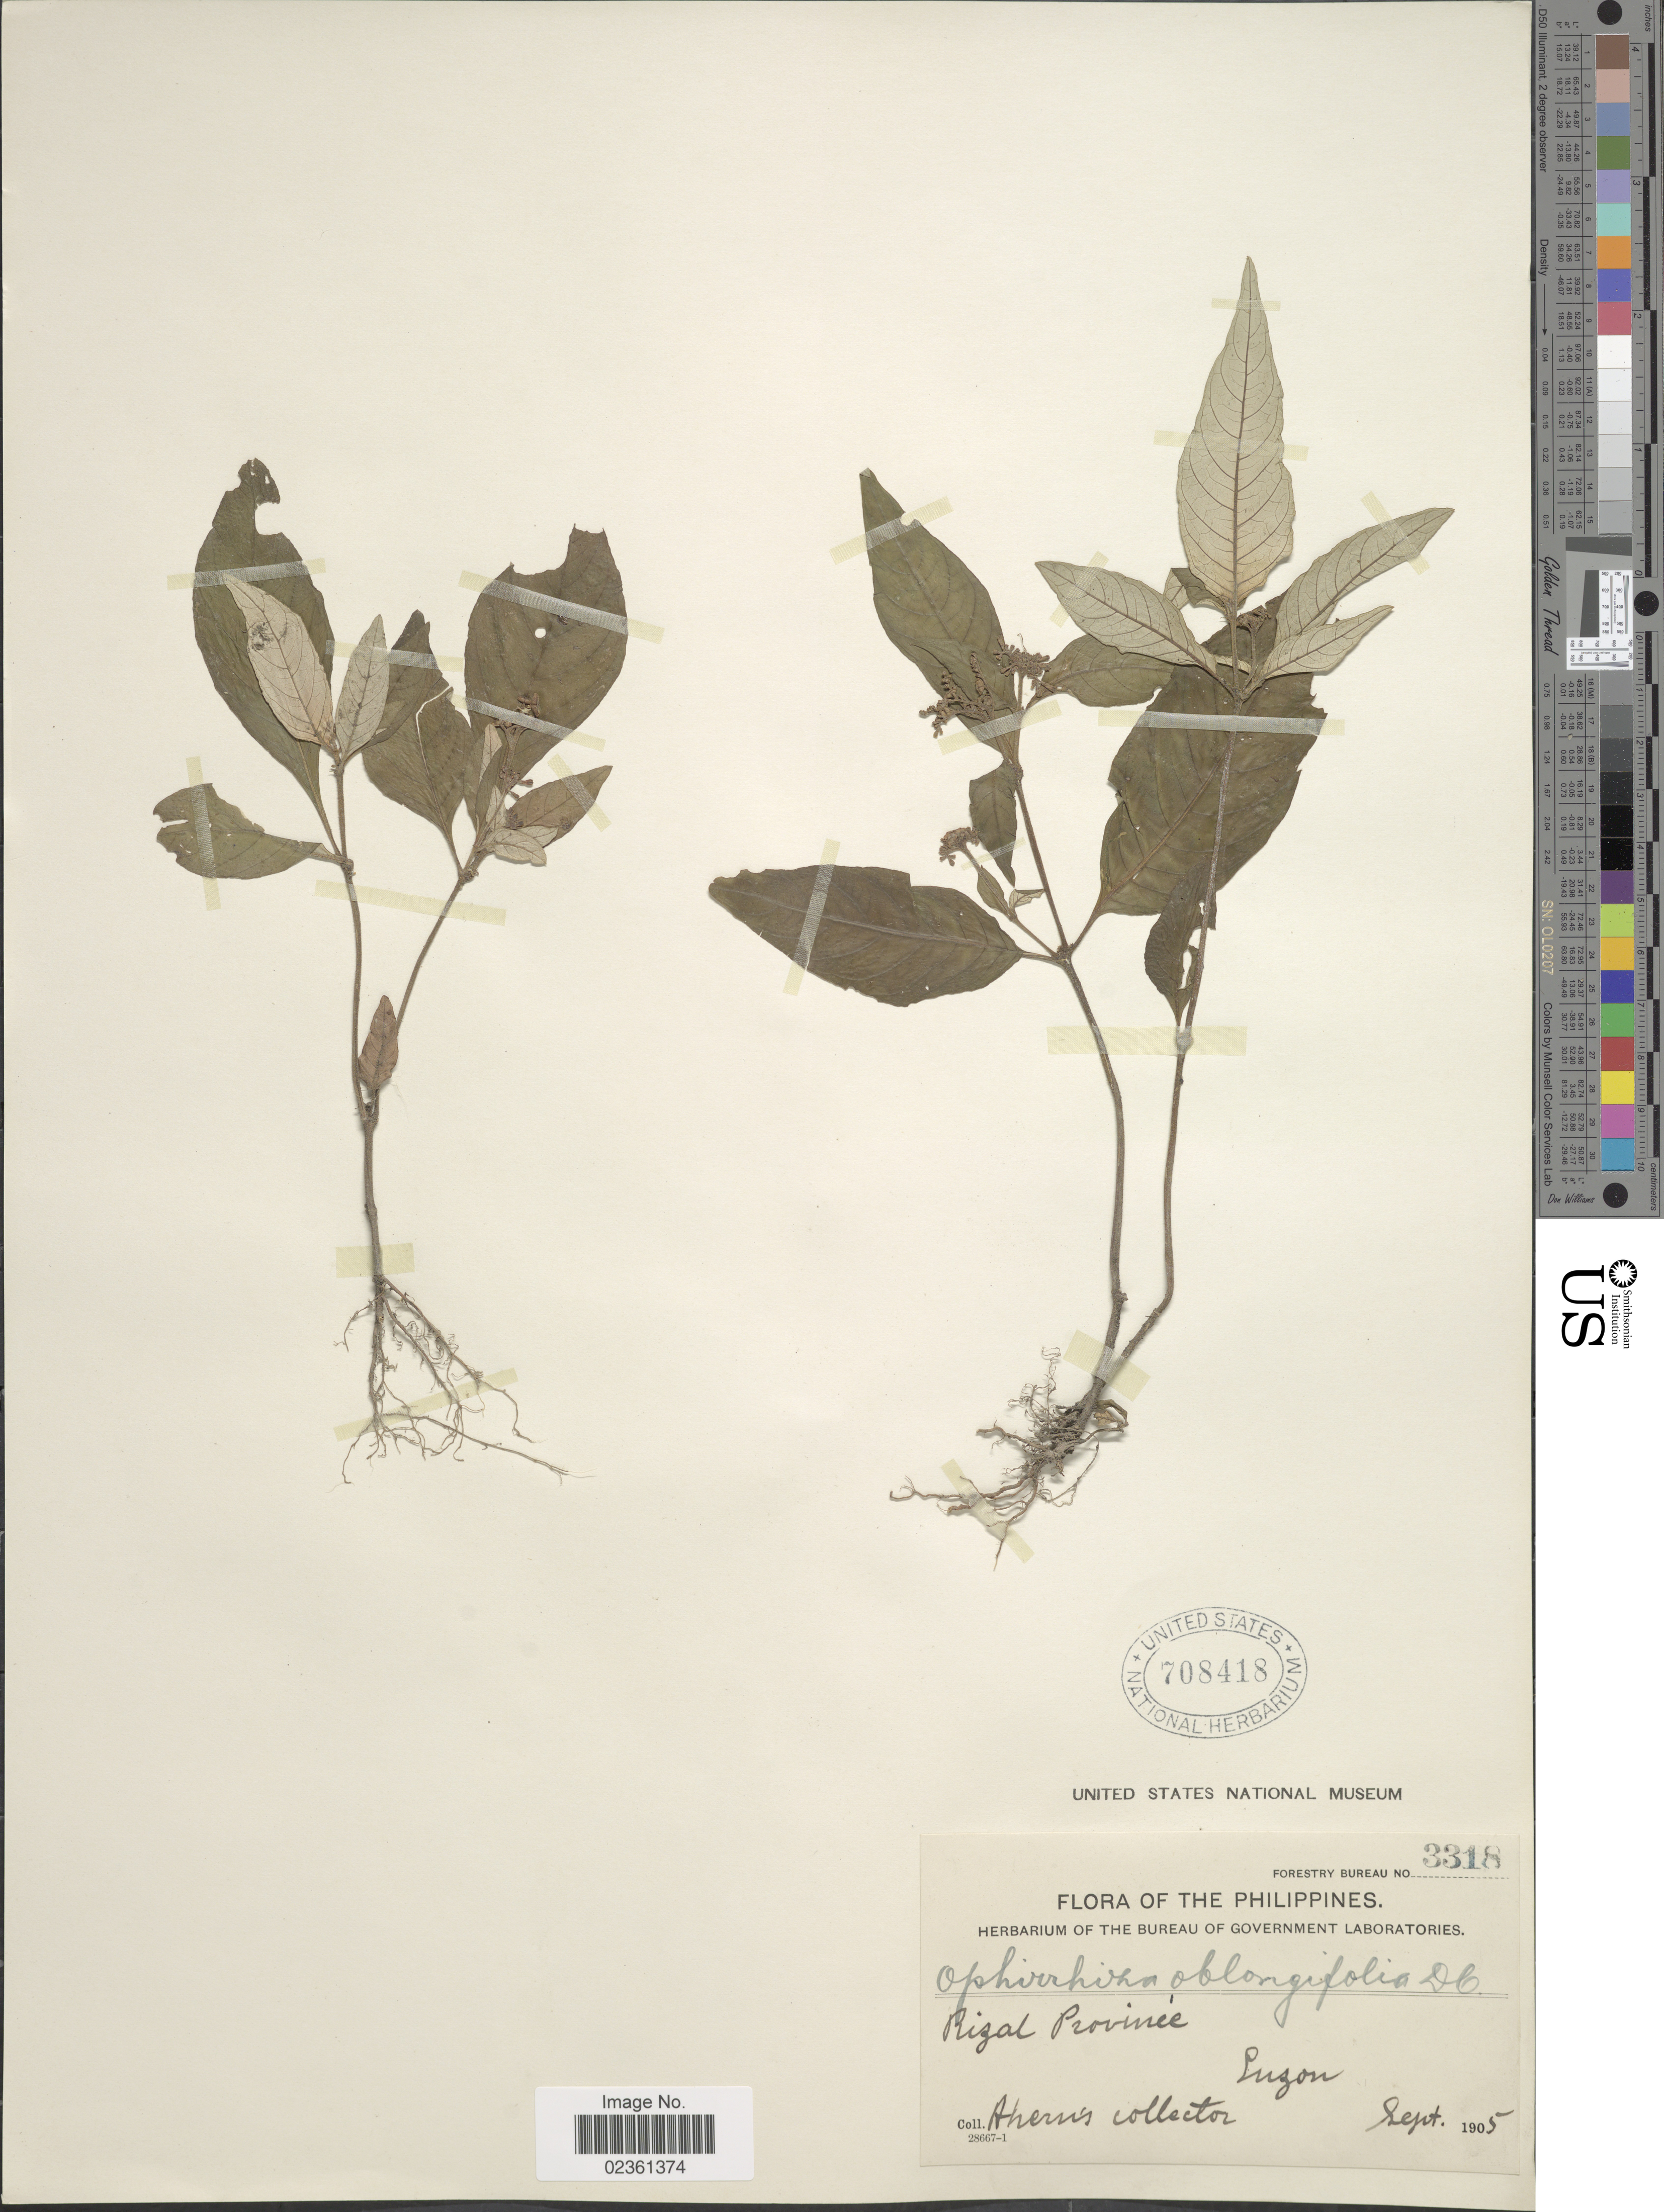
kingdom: Plantae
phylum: Tracheophyta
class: Magnoliopsida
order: Gentianales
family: Rubiaceae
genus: Ophiorrhiza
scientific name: Ophiorrhiza oblongifolia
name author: DC.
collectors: Ahern's collector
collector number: Forestry Bureau 3318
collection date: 1905-09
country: Philippines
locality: Rizal Province, Luzon.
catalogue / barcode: US 708418